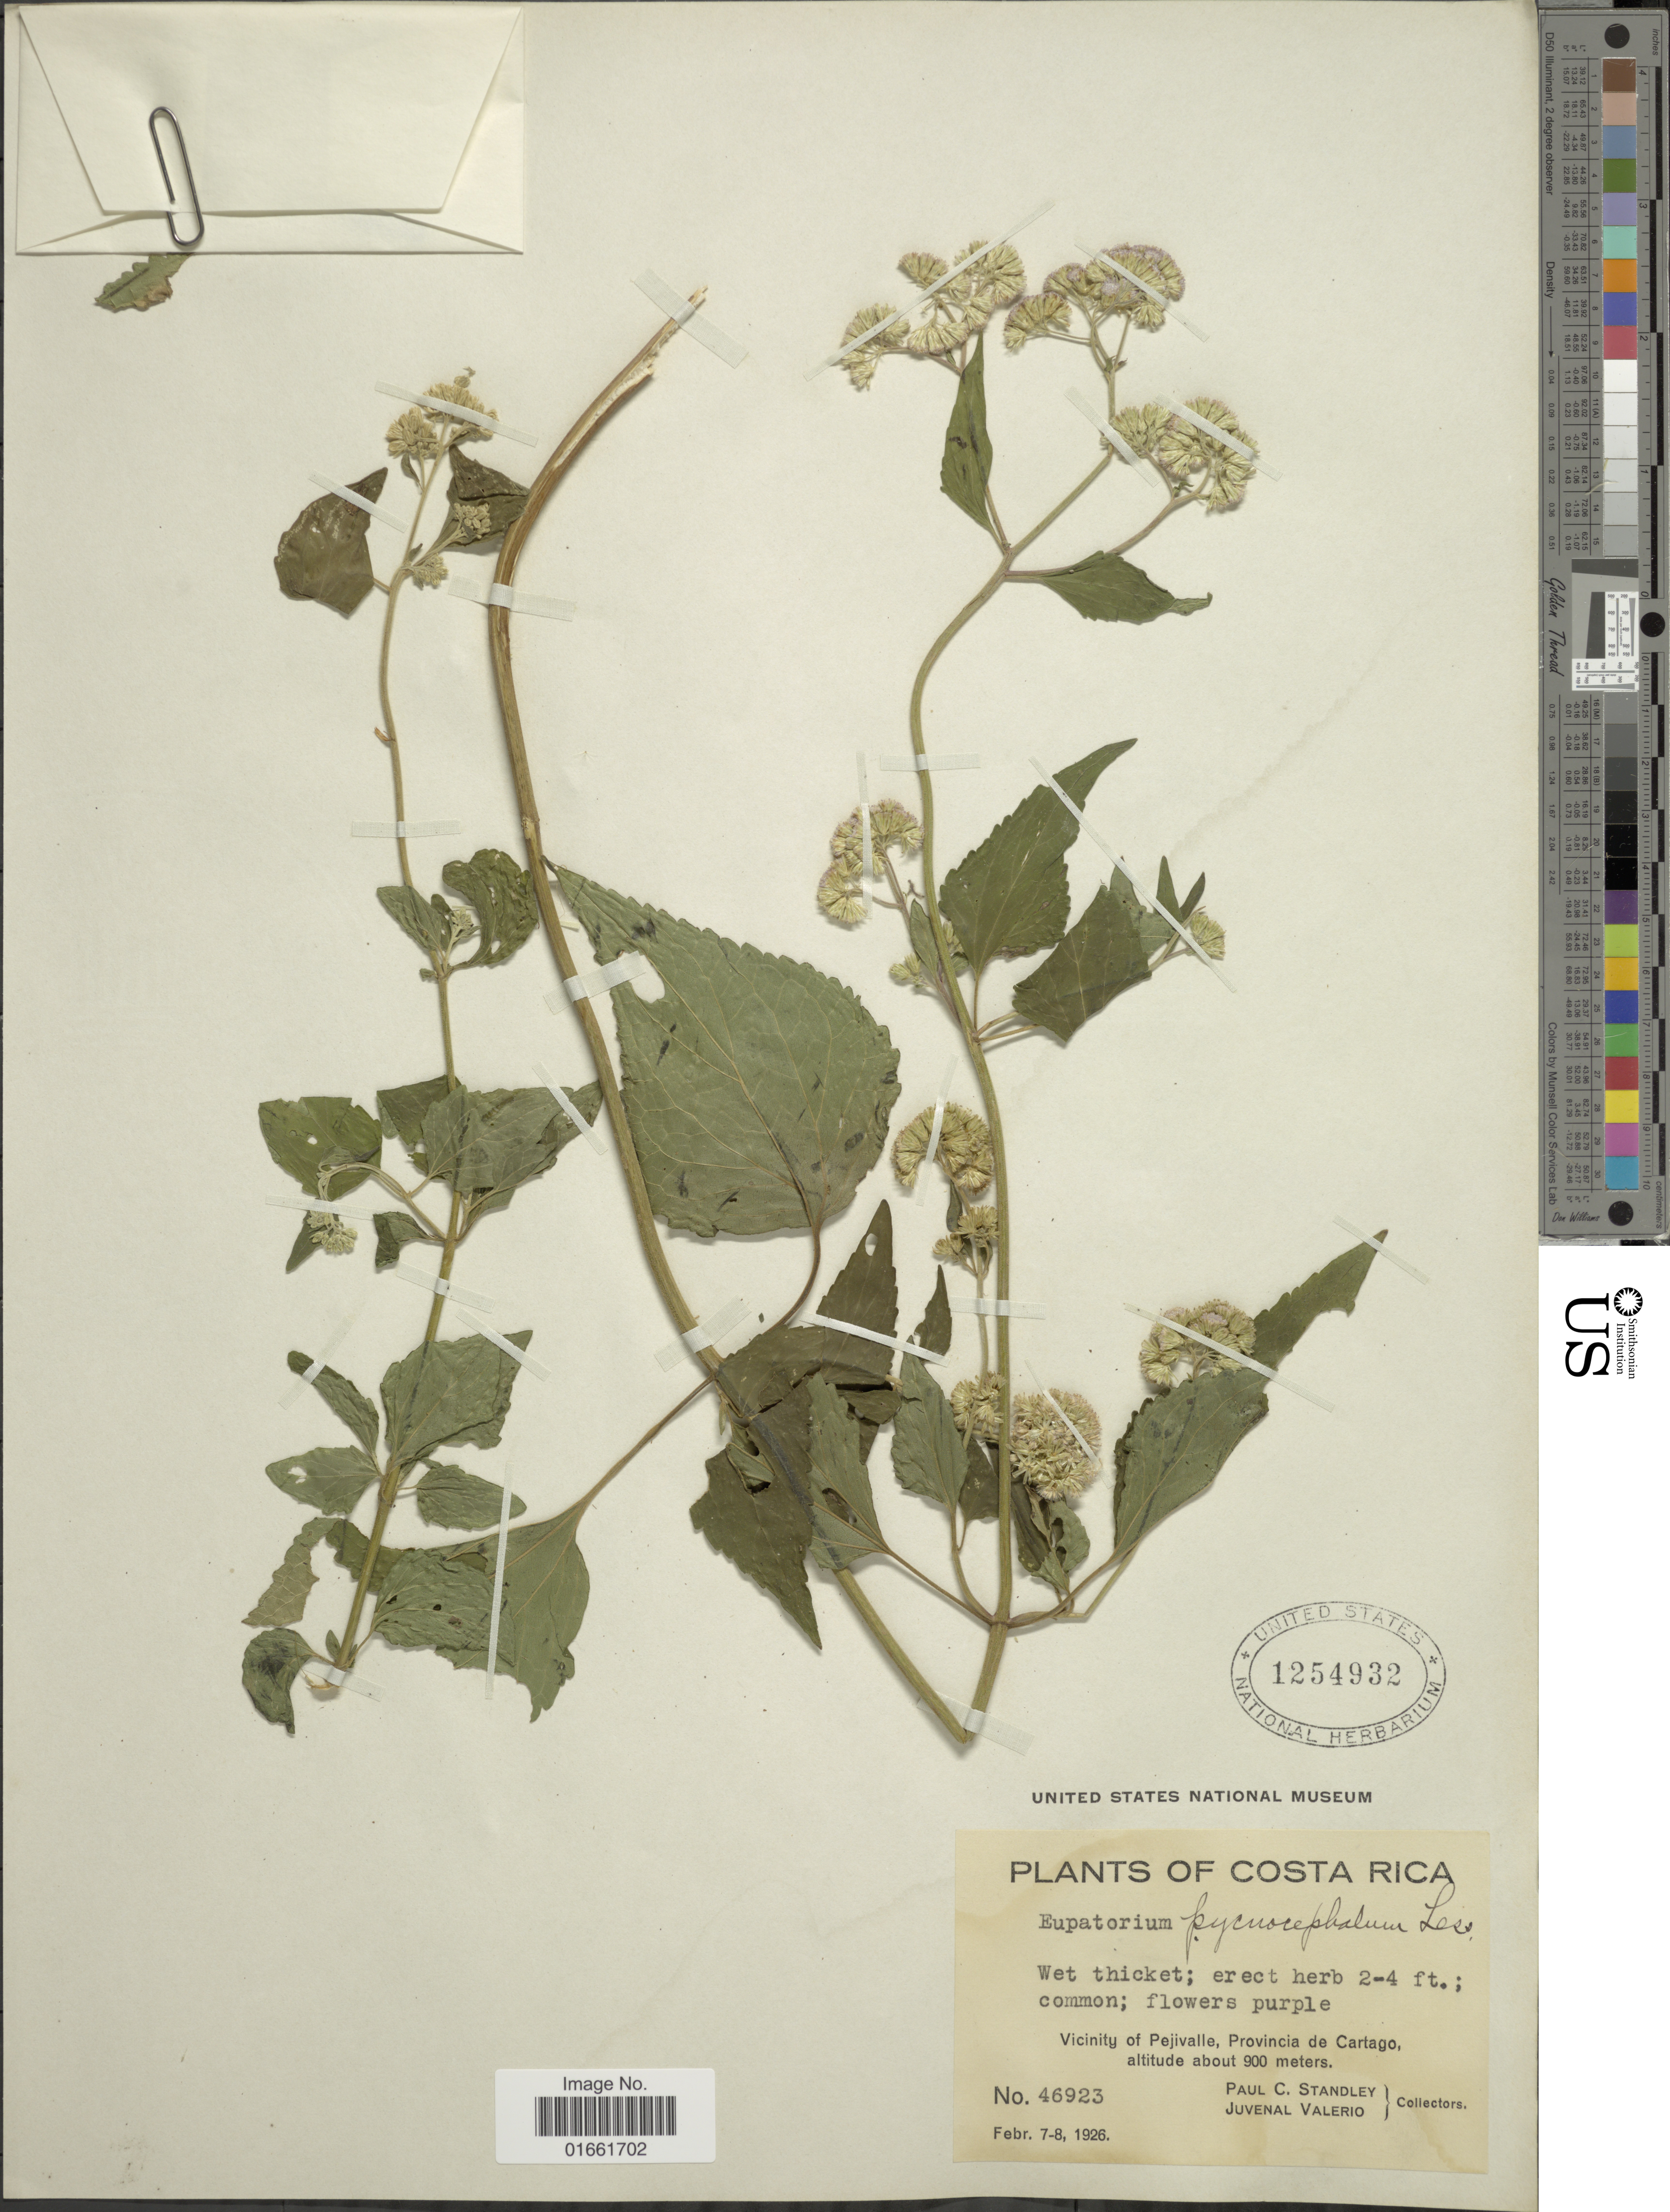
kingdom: Plantae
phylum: Tracheophyta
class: Magnoliopsida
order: Asterales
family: Asteraceae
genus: Fleischmannia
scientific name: Fleischmannia pratensis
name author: (Klatt) R.M. King & H. Rob.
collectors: P. C. Standley & J. Valerio R.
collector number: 46923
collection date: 1926-02-07/1926-02-08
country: Costa Rica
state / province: Cartago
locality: Vicinity of Pejivalle, Province de Cartago.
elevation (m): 900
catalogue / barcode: US 1254932